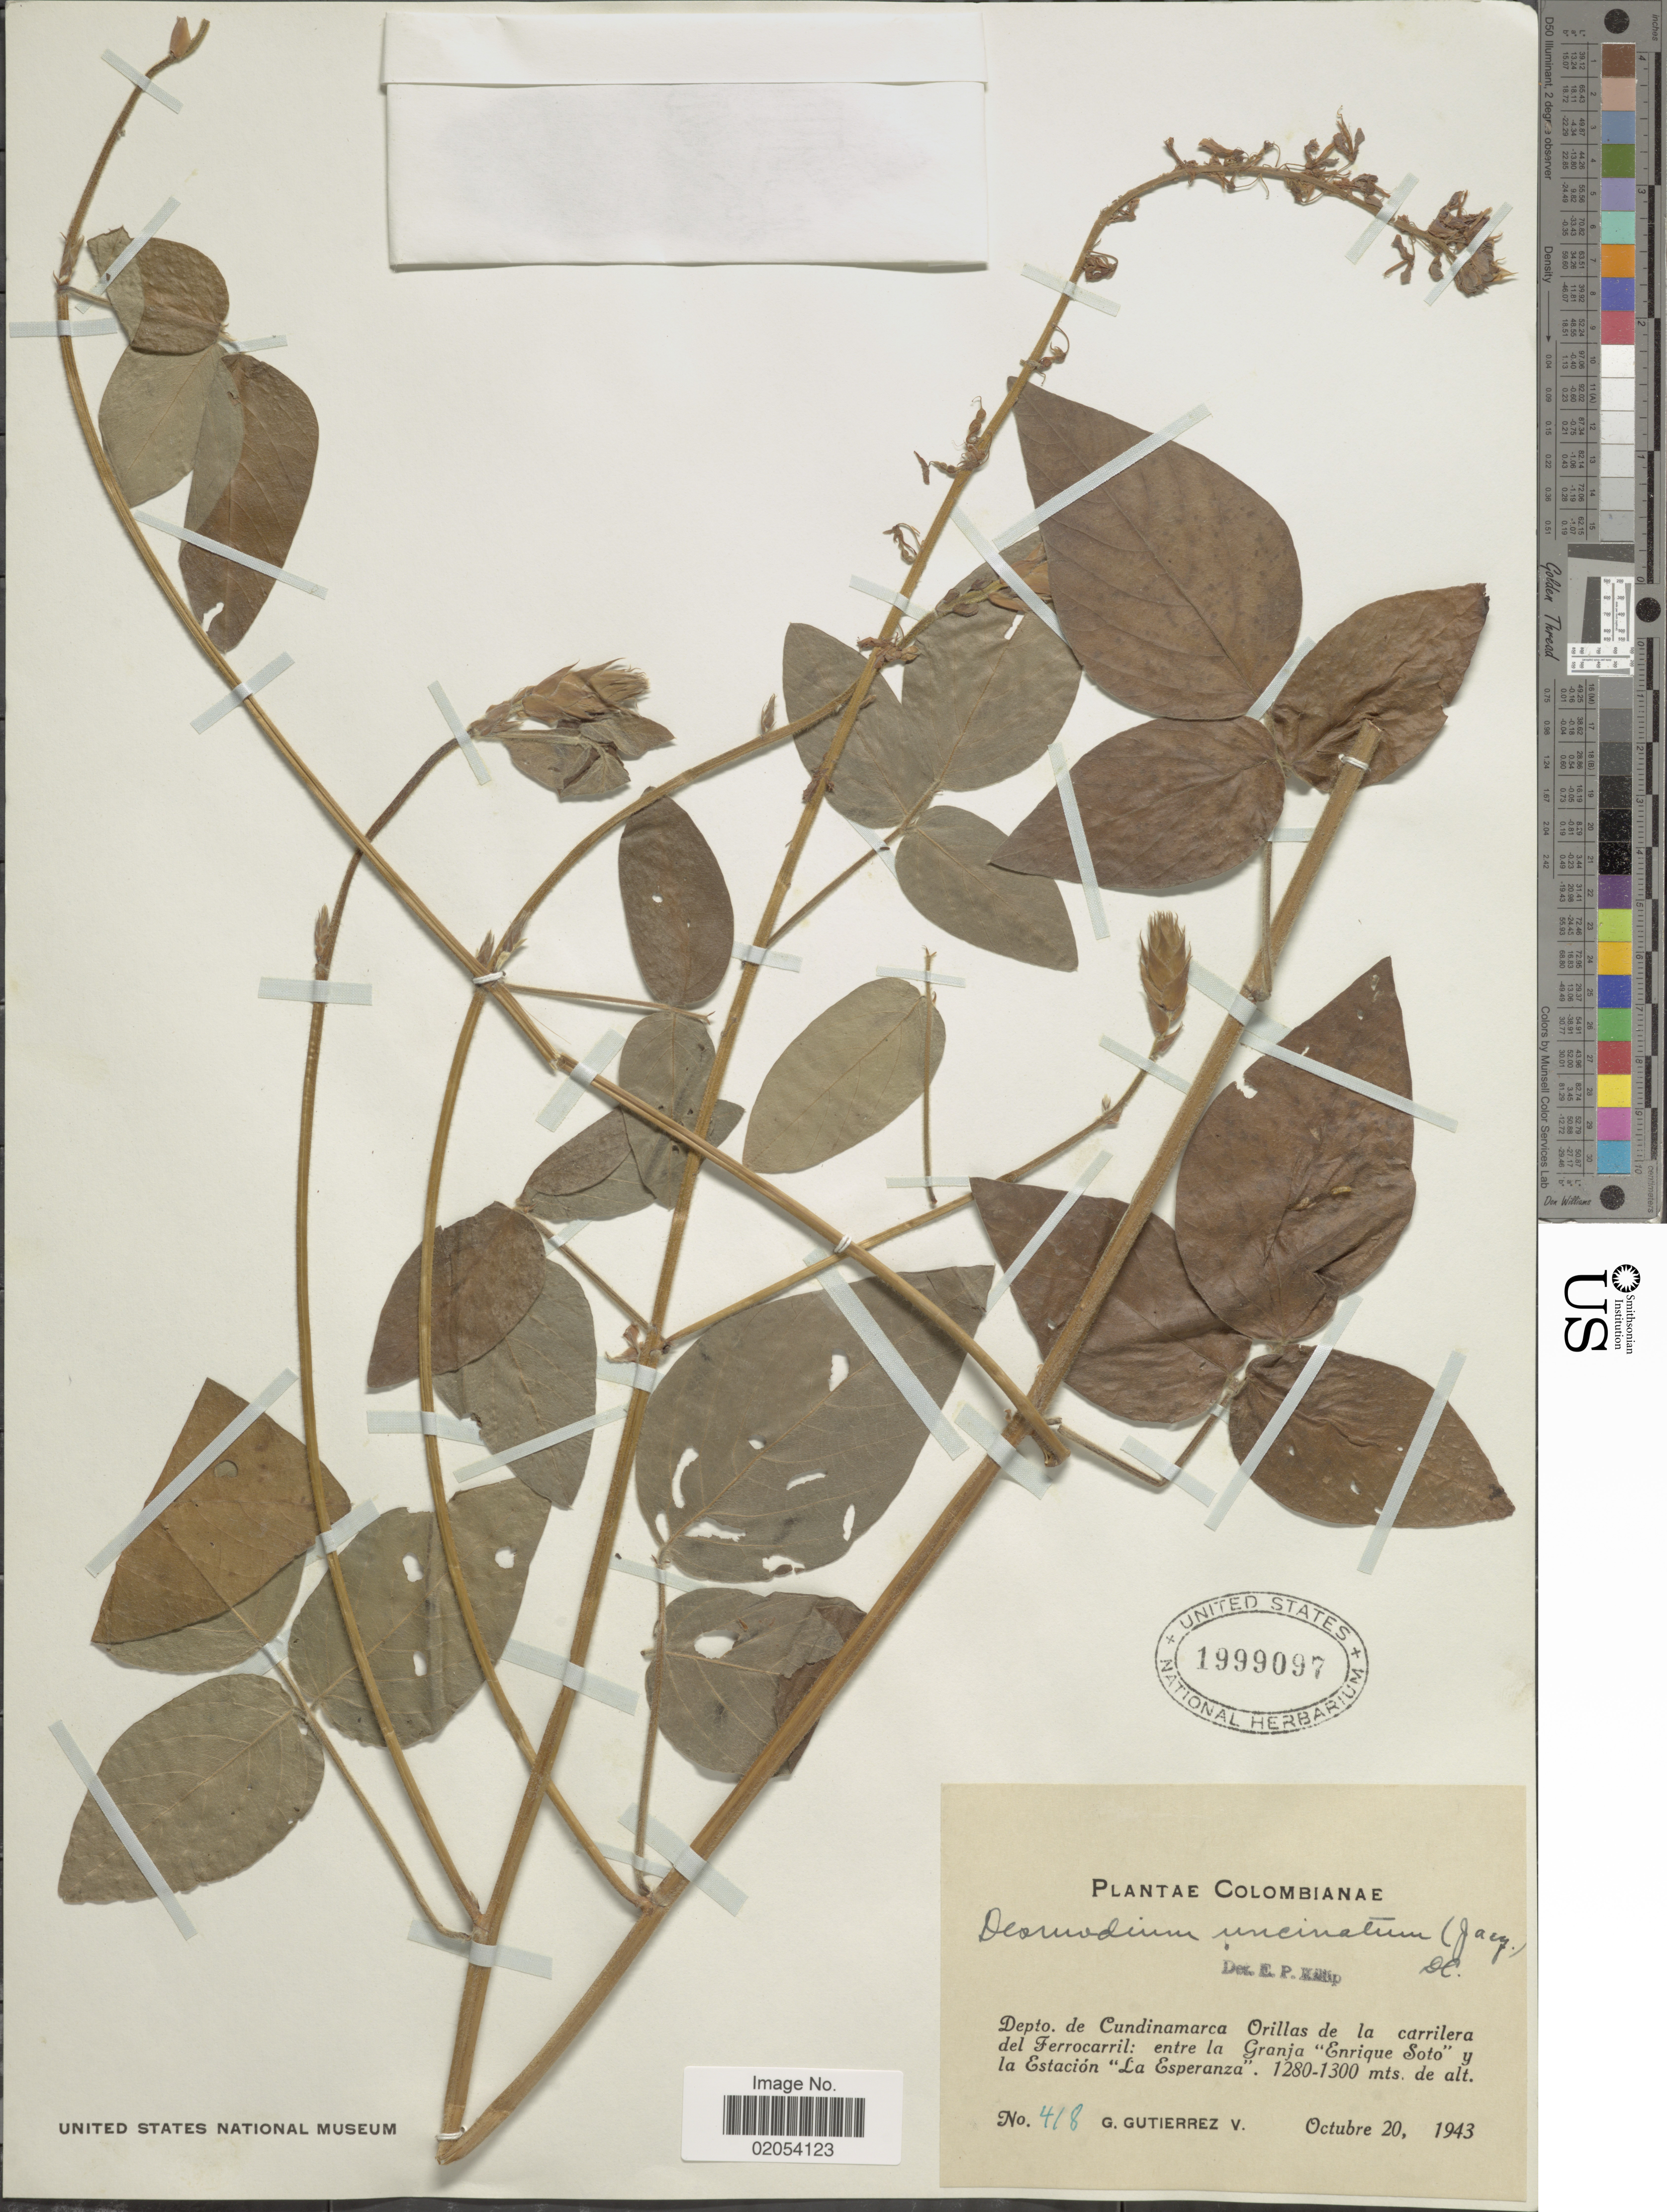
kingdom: Plantae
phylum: Tracheophyta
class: Magnoliopsida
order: Fabales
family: Fabaceae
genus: Desmodium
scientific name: Desmodium uncinatum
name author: (Jacq.) DC.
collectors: G. Gutiérrez V.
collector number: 418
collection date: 1943-10-20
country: Colombia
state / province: Cundinamarca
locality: Orillas de la carrilera del Ferrocarril: entre la Granja "Enrique Solo"y la Estacion "La Esperanza"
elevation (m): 1280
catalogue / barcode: US 1999097